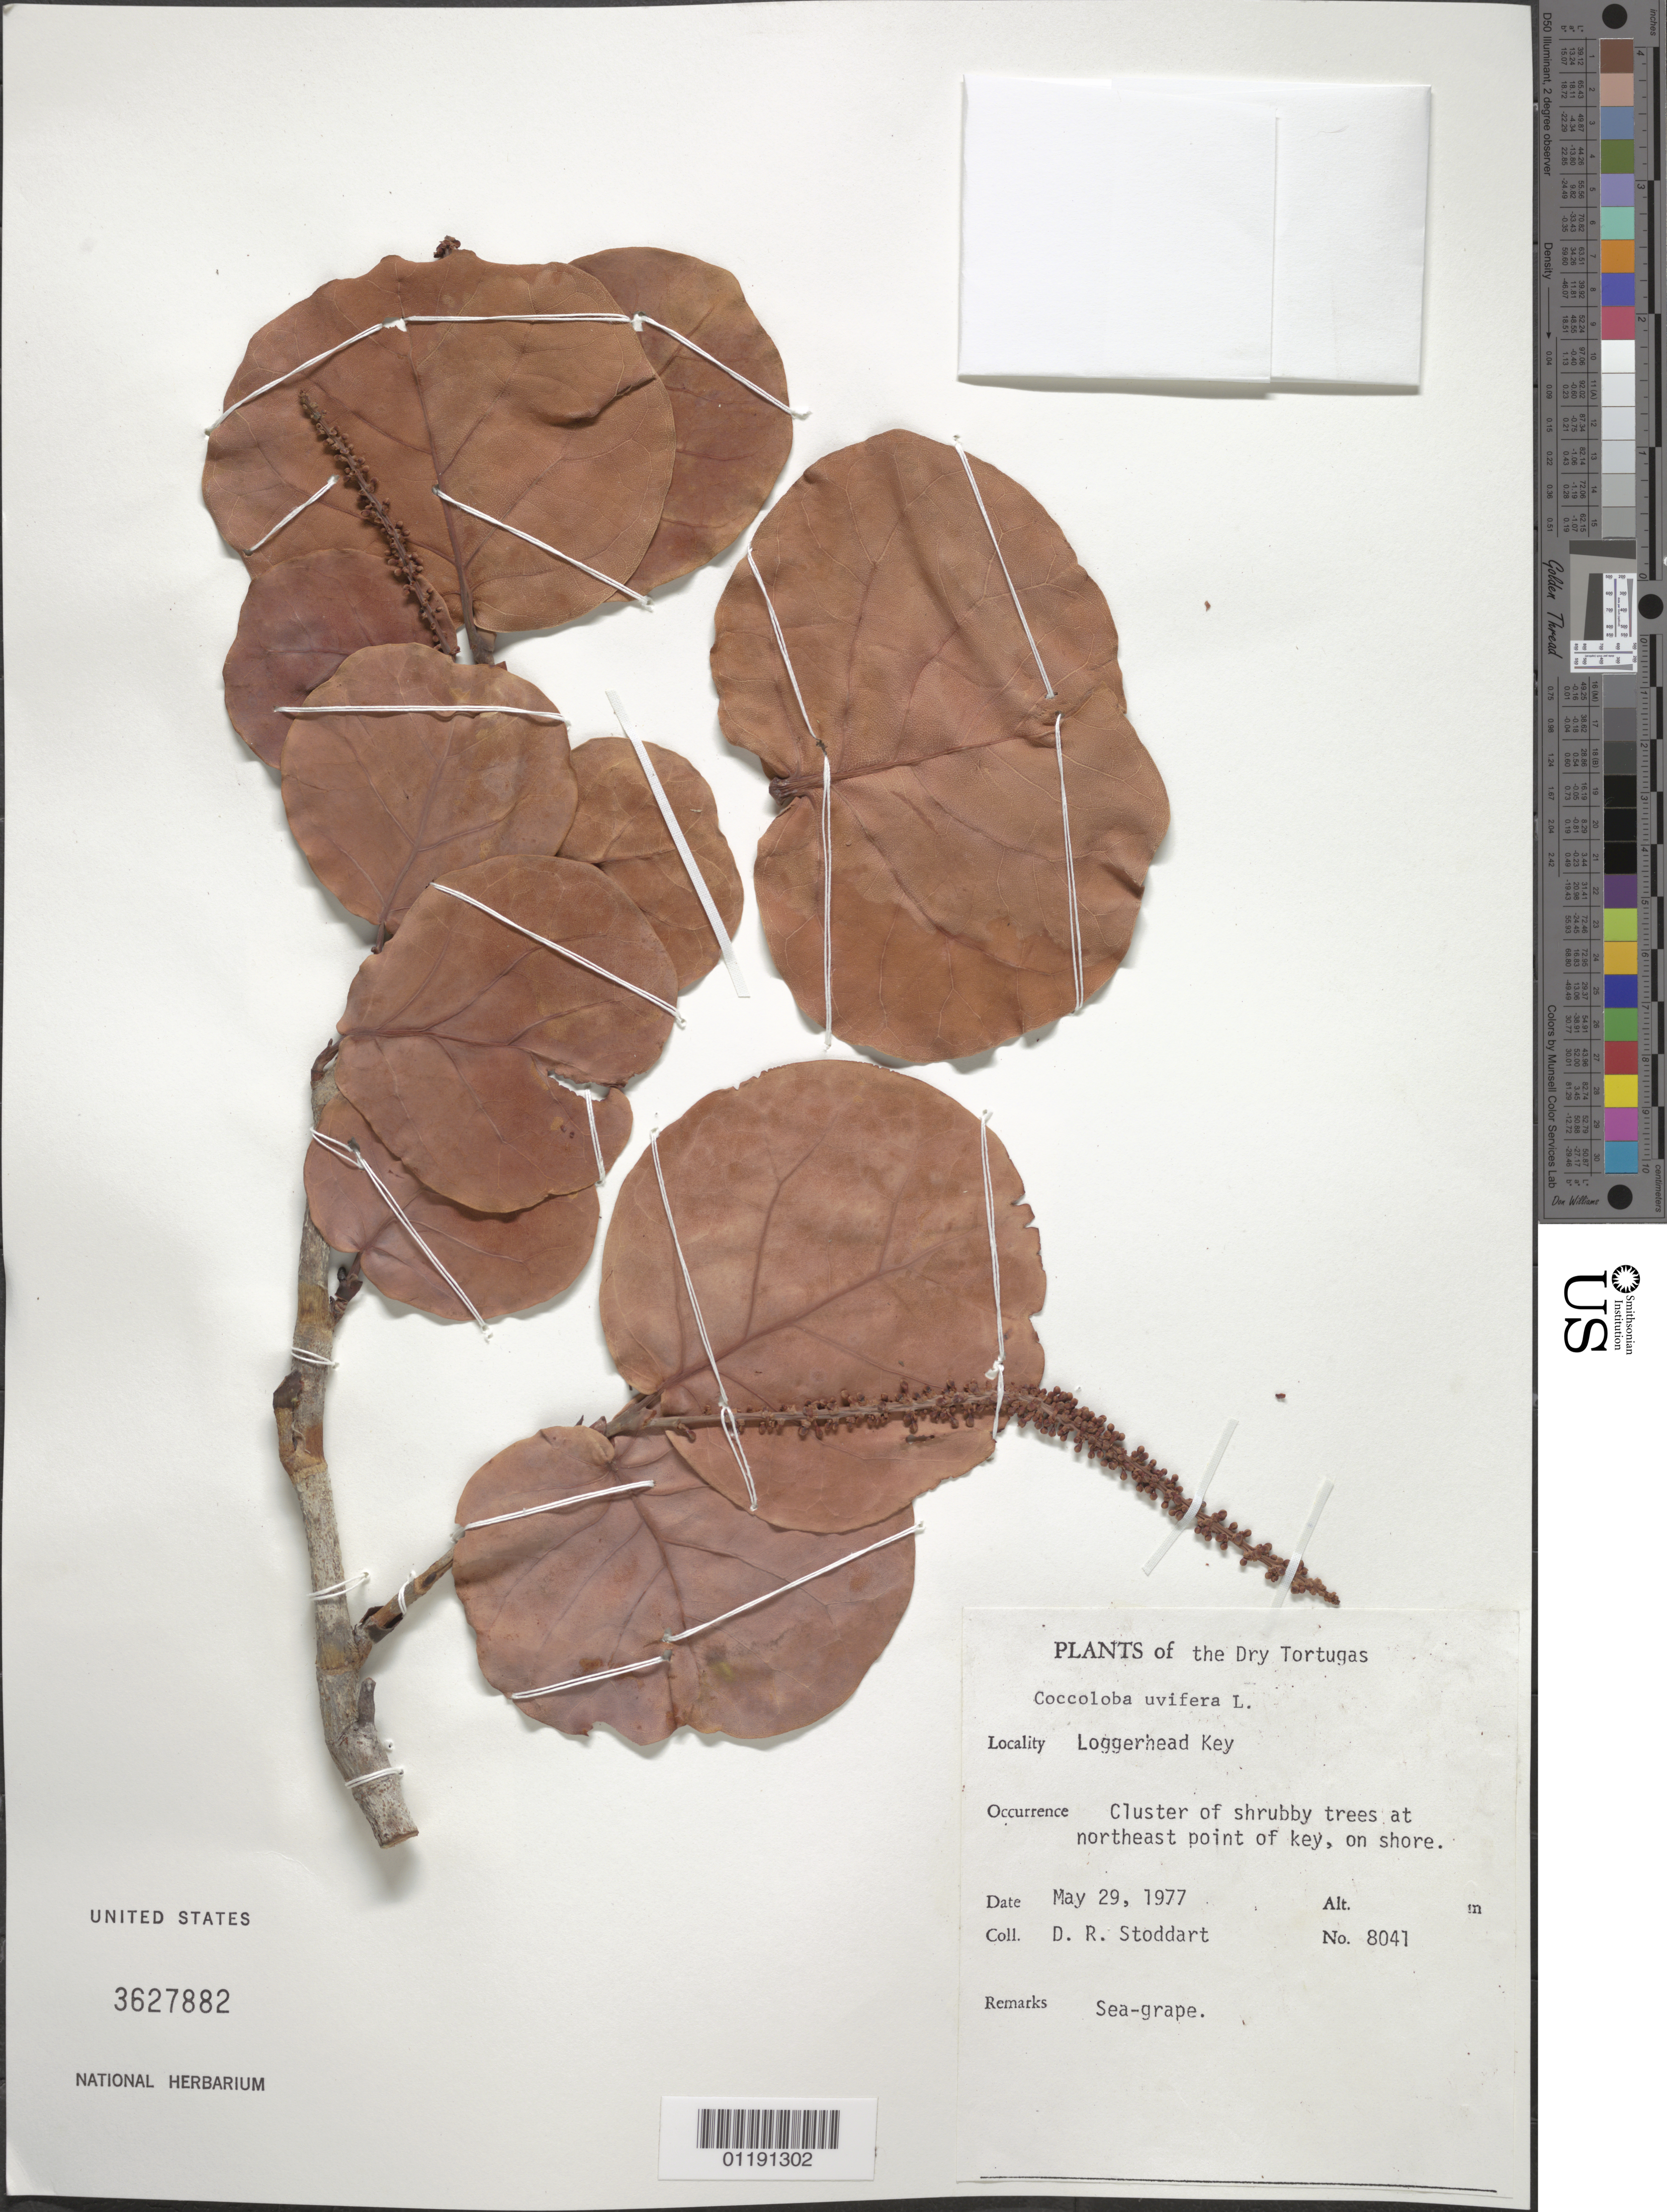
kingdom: Plantae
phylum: Tracheophyta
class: Magnoliopsida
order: Caryophyllales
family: Polygonaceae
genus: Coccoloba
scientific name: Coccoloba uvifera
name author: L.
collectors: D. R. Stoddart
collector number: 8041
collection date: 1977-05-29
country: United States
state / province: Florida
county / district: Monroe County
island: Loggerhead Key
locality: Cluster of shrubby trees at NE point of key, on shore.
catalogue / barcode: US 3627882